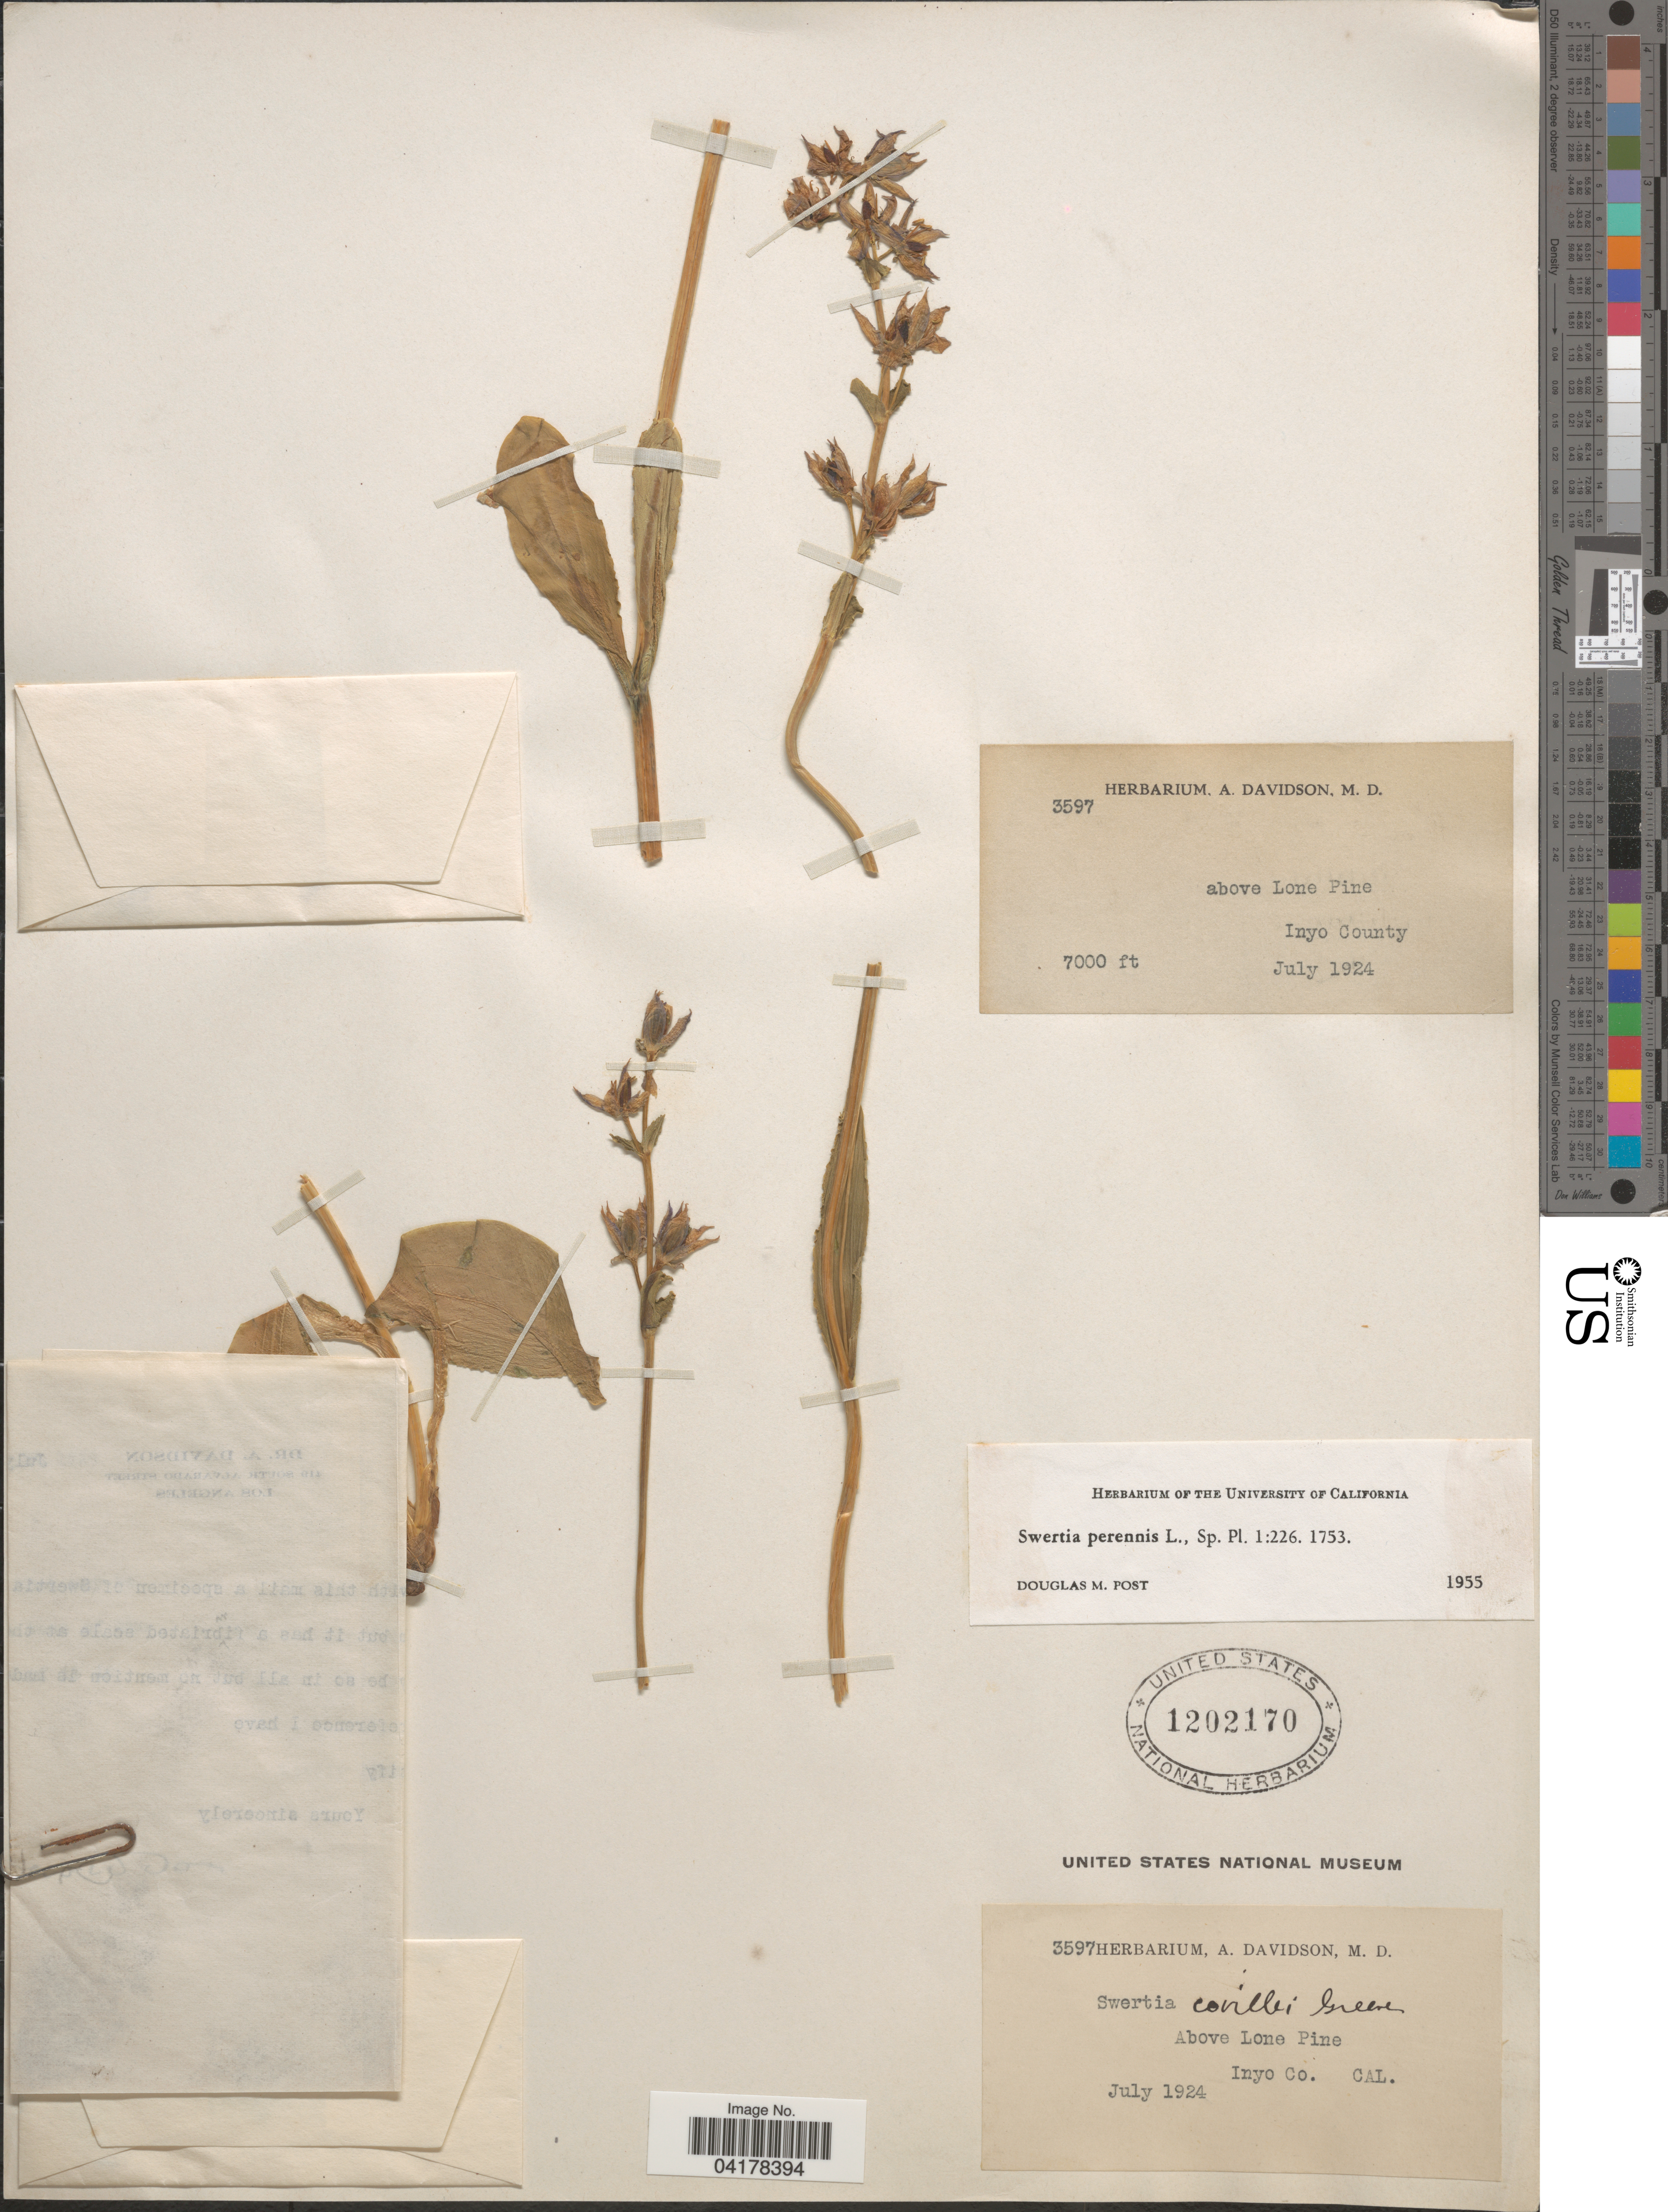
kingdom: Plantae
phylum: Tracheophyta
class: Magnoliopsida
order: Gentianales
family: Gentianaceae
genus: Swertia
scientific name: Swertia perennis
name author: L.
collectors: ex herb. A. Davidson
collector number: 3597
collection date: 1924-07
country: United States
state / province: California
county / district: Inyo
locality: Above Lone Pine. Inyo County.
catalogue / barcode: US 1202170